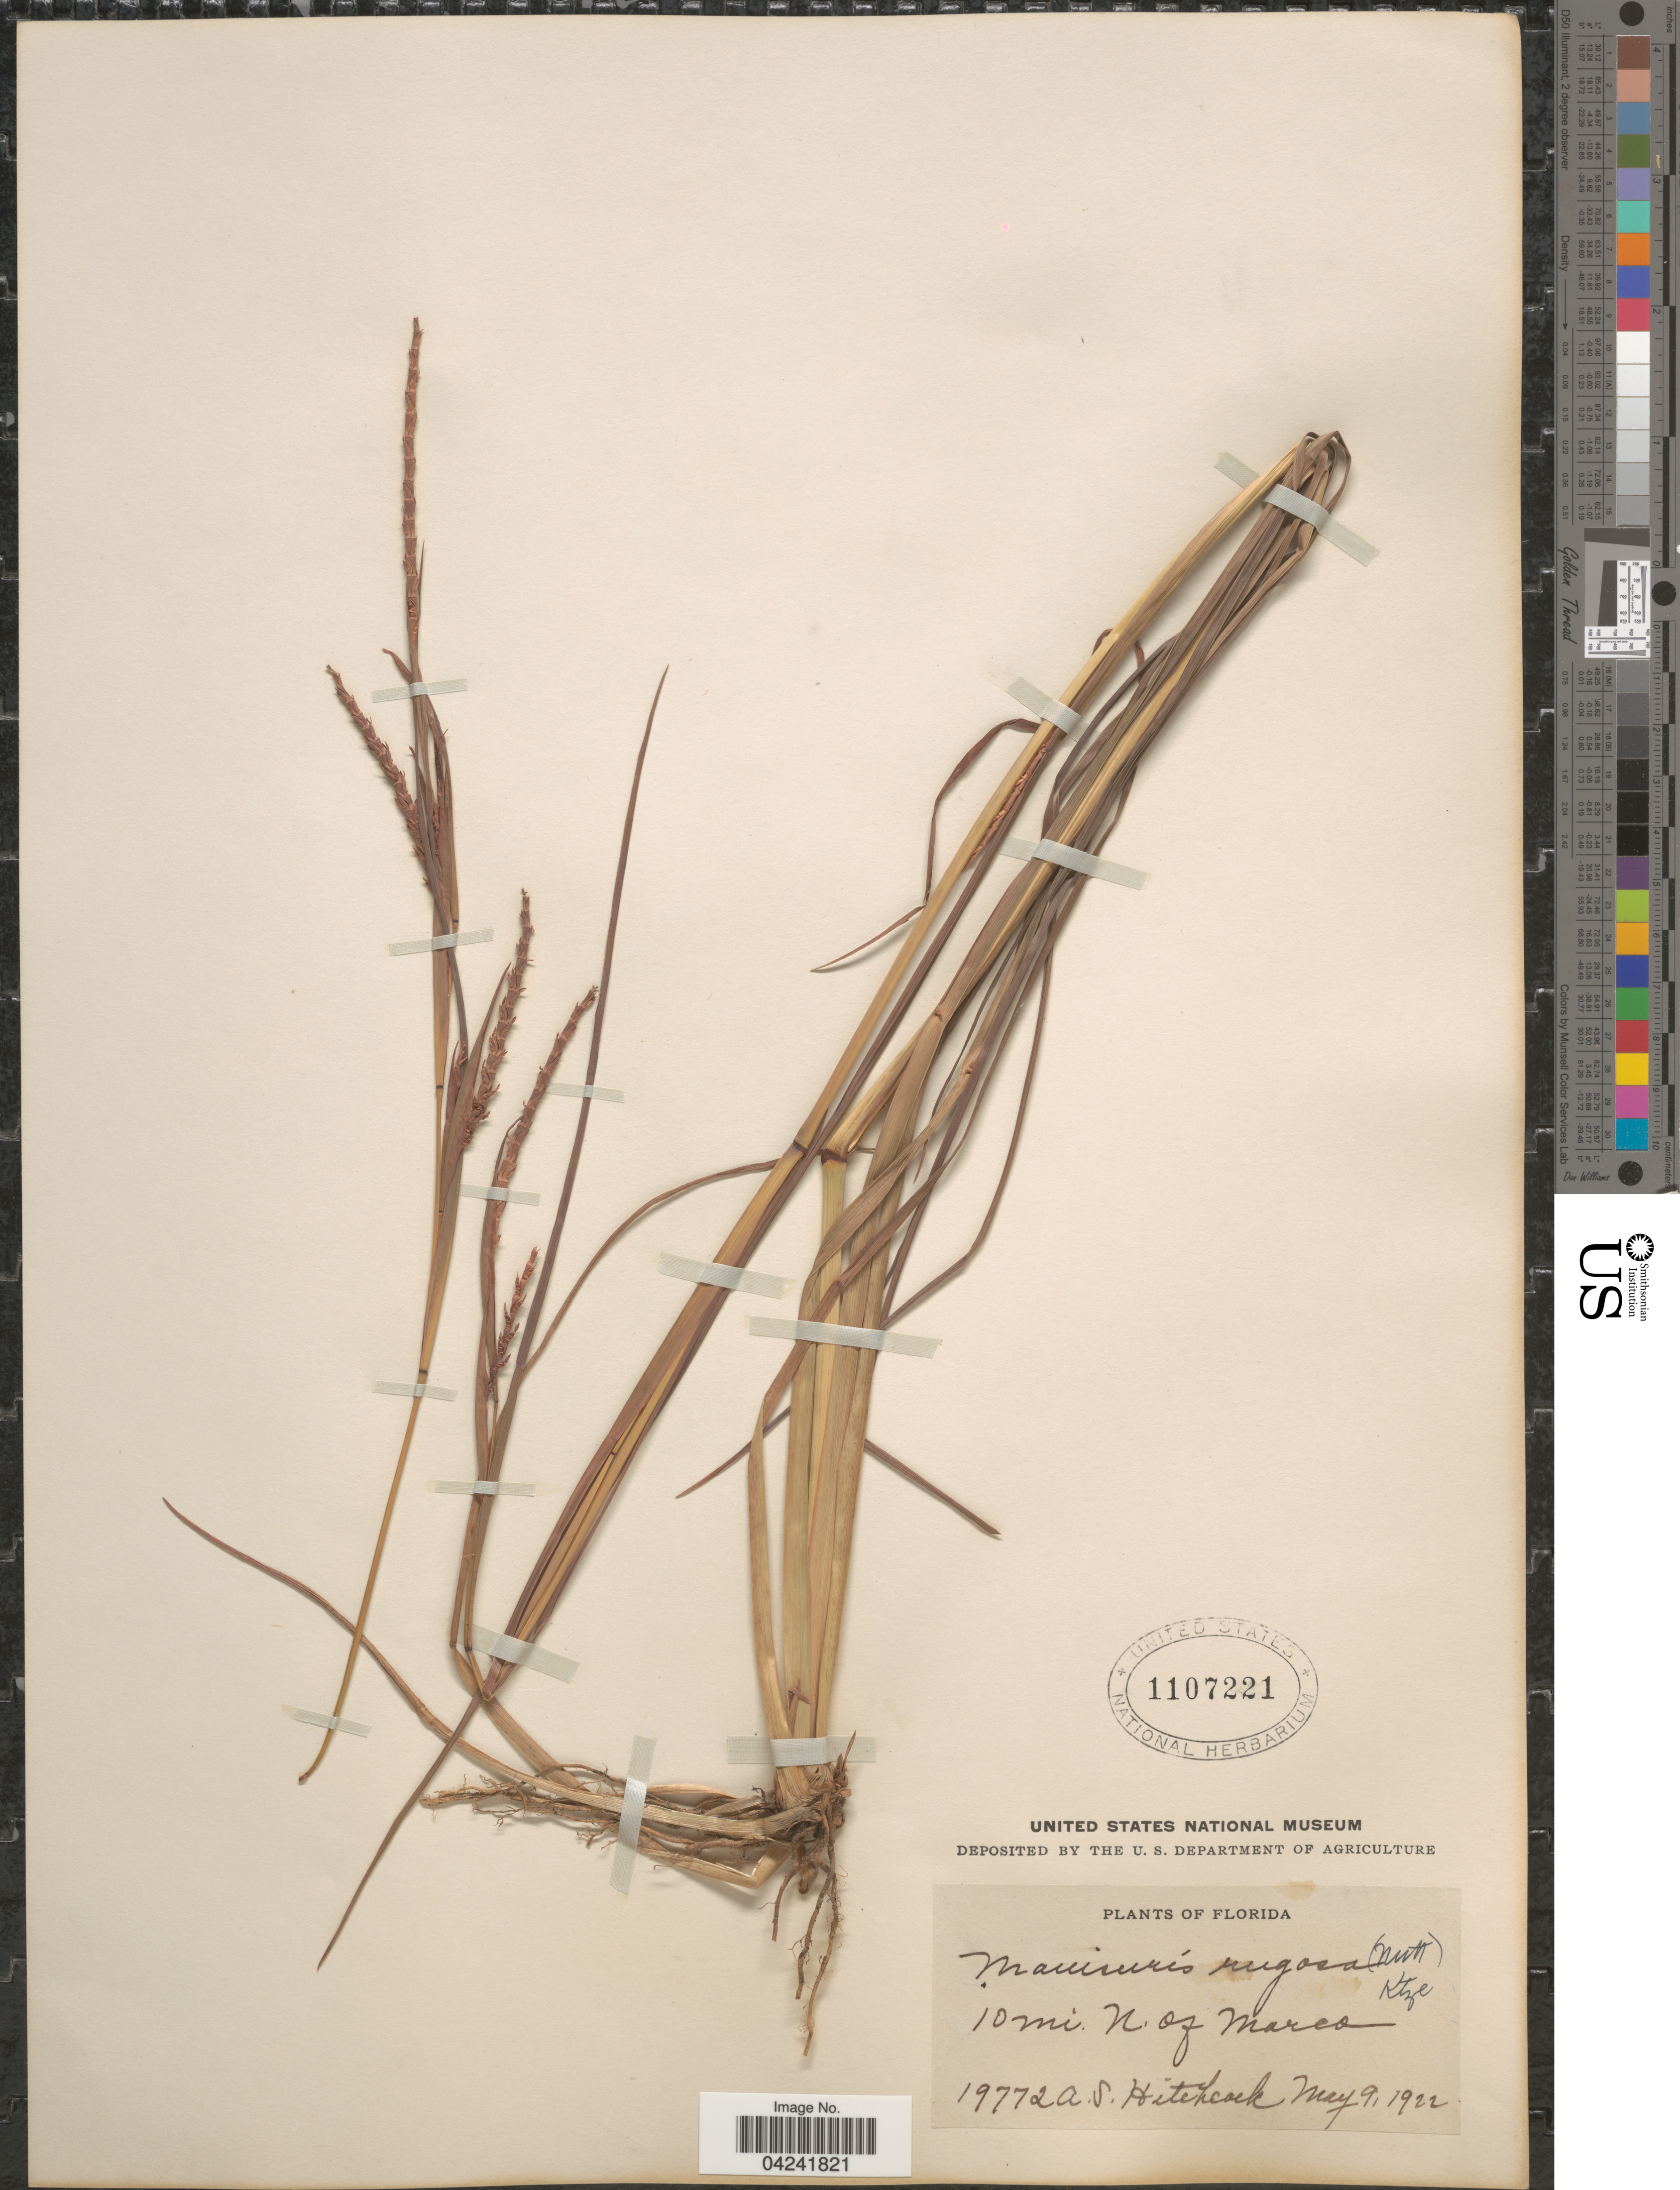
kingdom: Plantae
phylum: Tracheophyta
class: Liliopsida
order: Poales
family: Poaceae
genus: Mnesithea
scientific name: Mnesithea rugosa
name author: (Nutt.) de Koning & Sosef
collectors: A. S. Hitchcock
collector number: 19772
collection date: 1922-05-09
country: United States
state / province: Florida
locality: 10 mi. N. of Marco.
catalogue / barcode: US 1107221